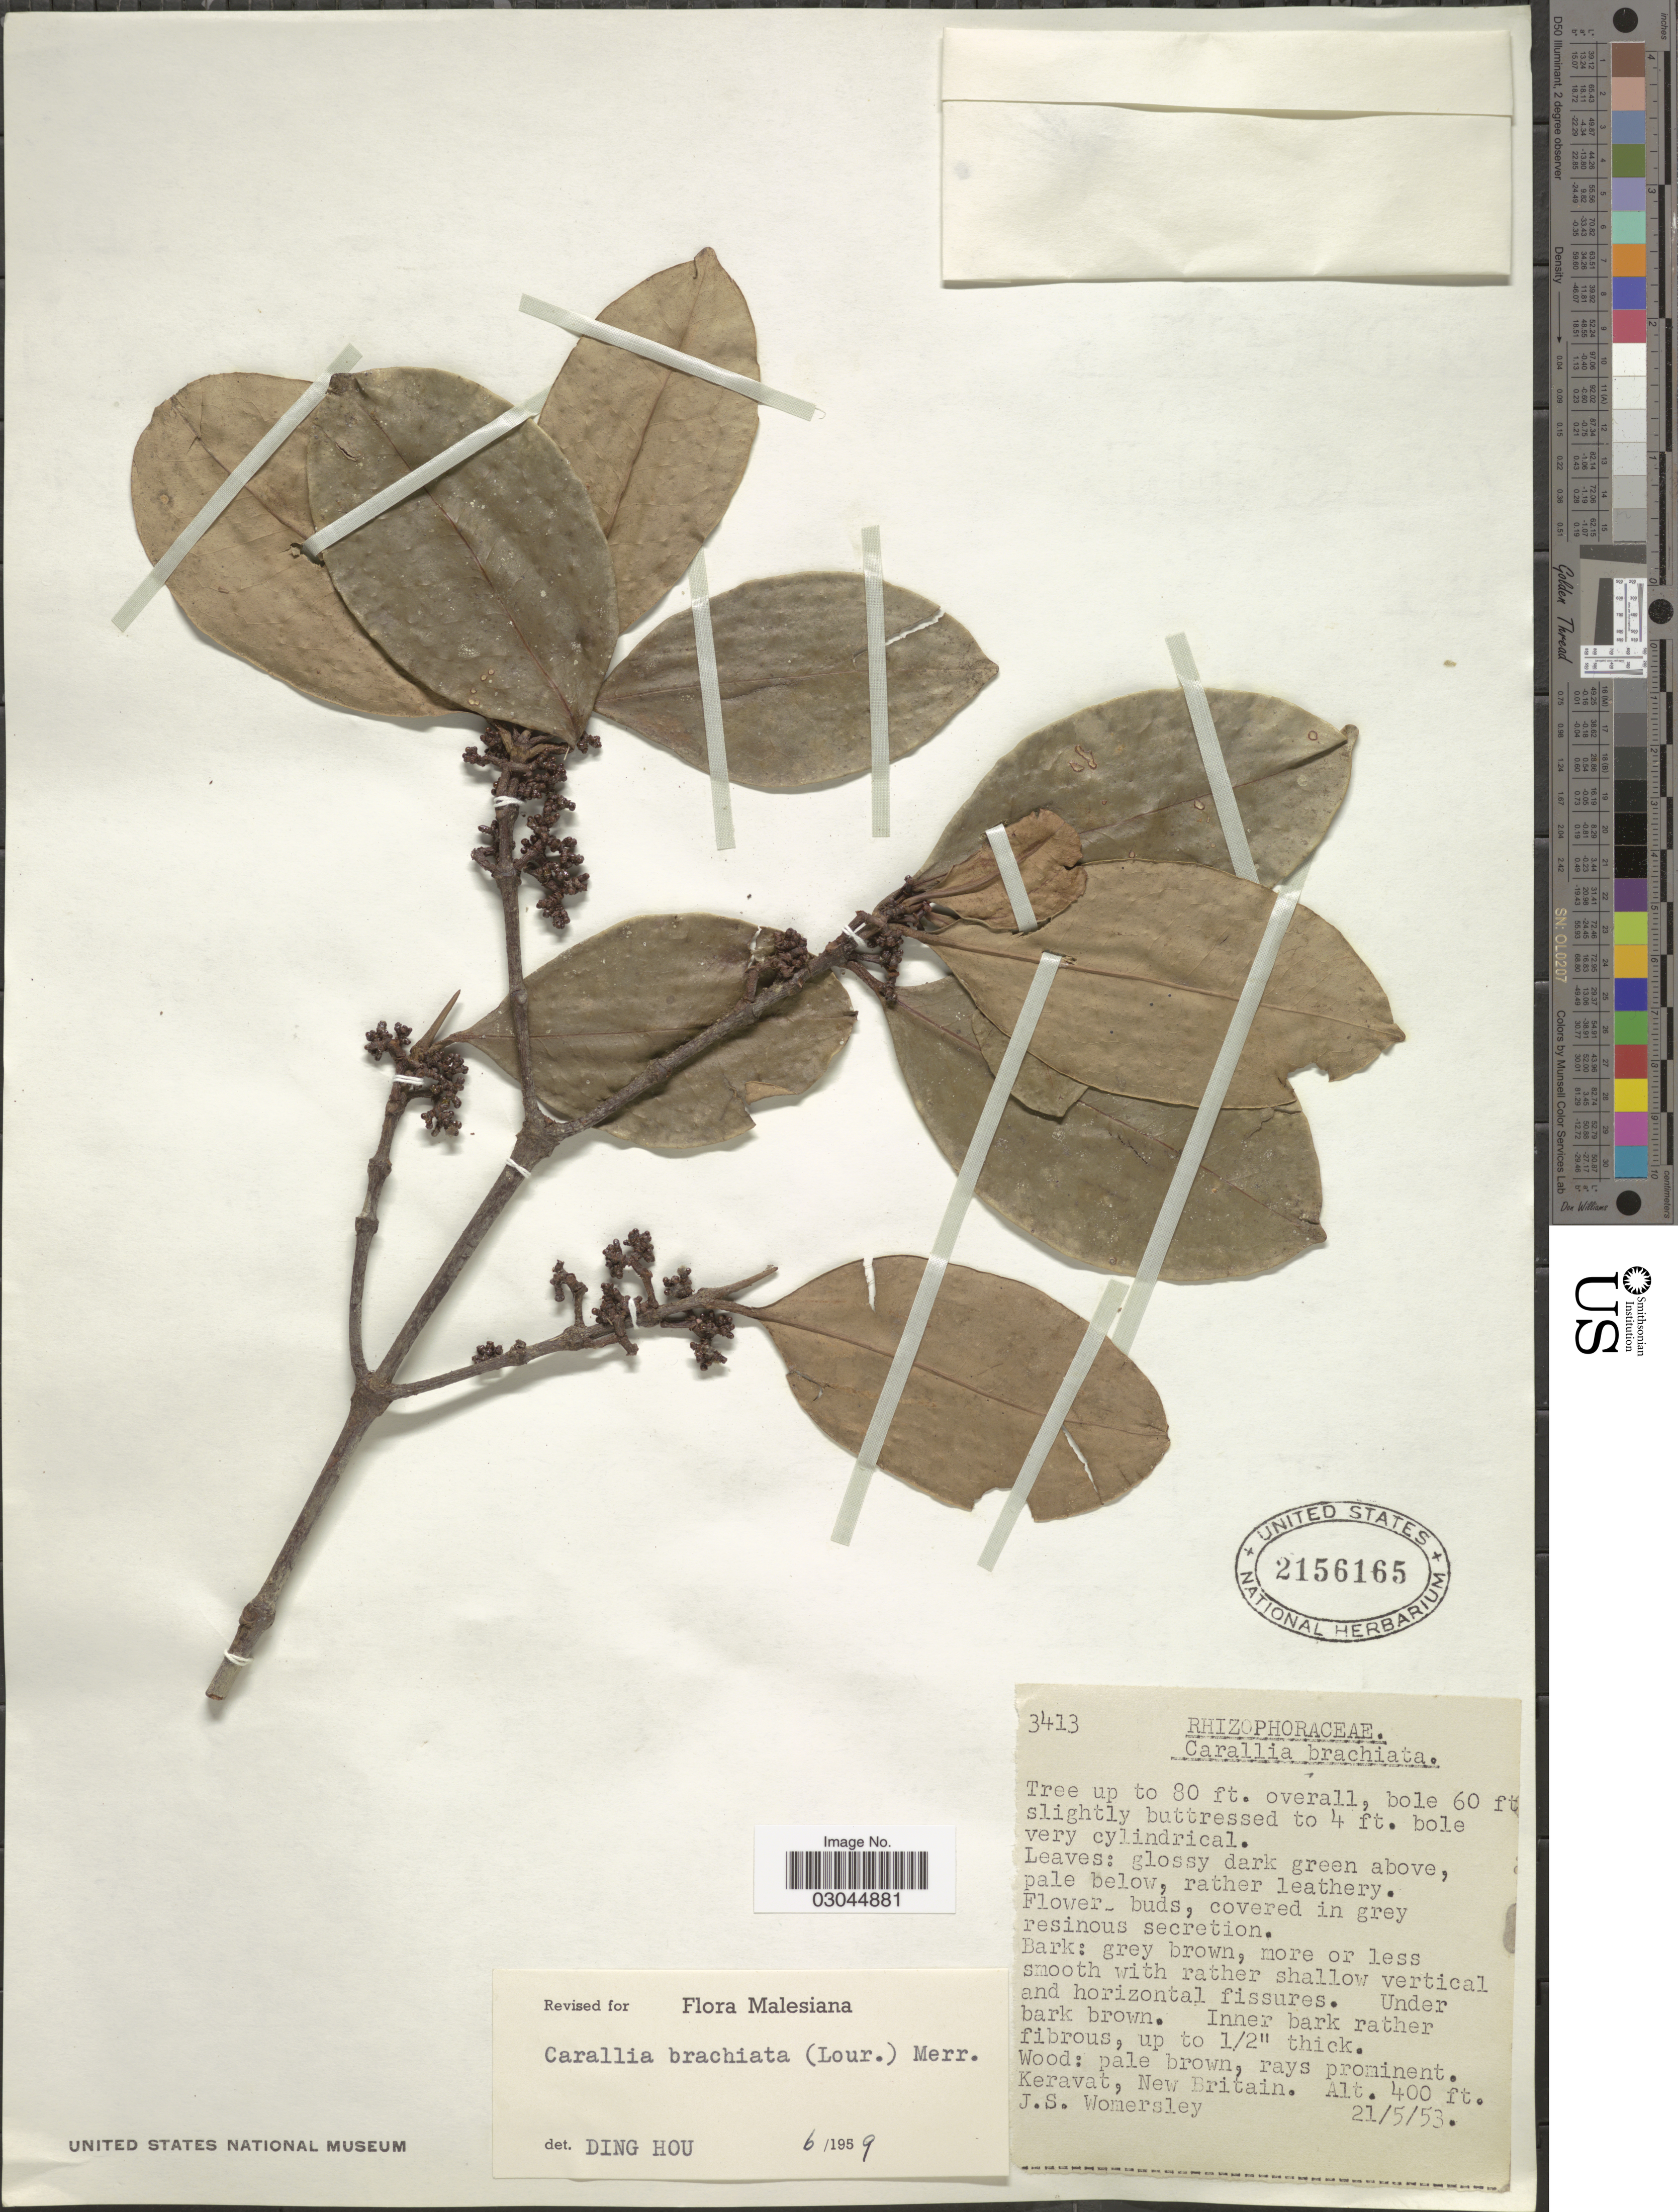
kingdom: Plantae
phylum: Tracheophyta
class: Magnoliopsida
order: Malpighiales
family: Rhizophoraceae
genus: Carallia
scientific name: Carallia brachiata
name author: (Lour.) Merr.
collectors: J. S. Womersley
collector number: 3413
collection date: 1953-05-21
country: Papua New Guinea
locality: Keravat, New Britain.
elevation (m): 122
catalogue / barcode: US 2156165